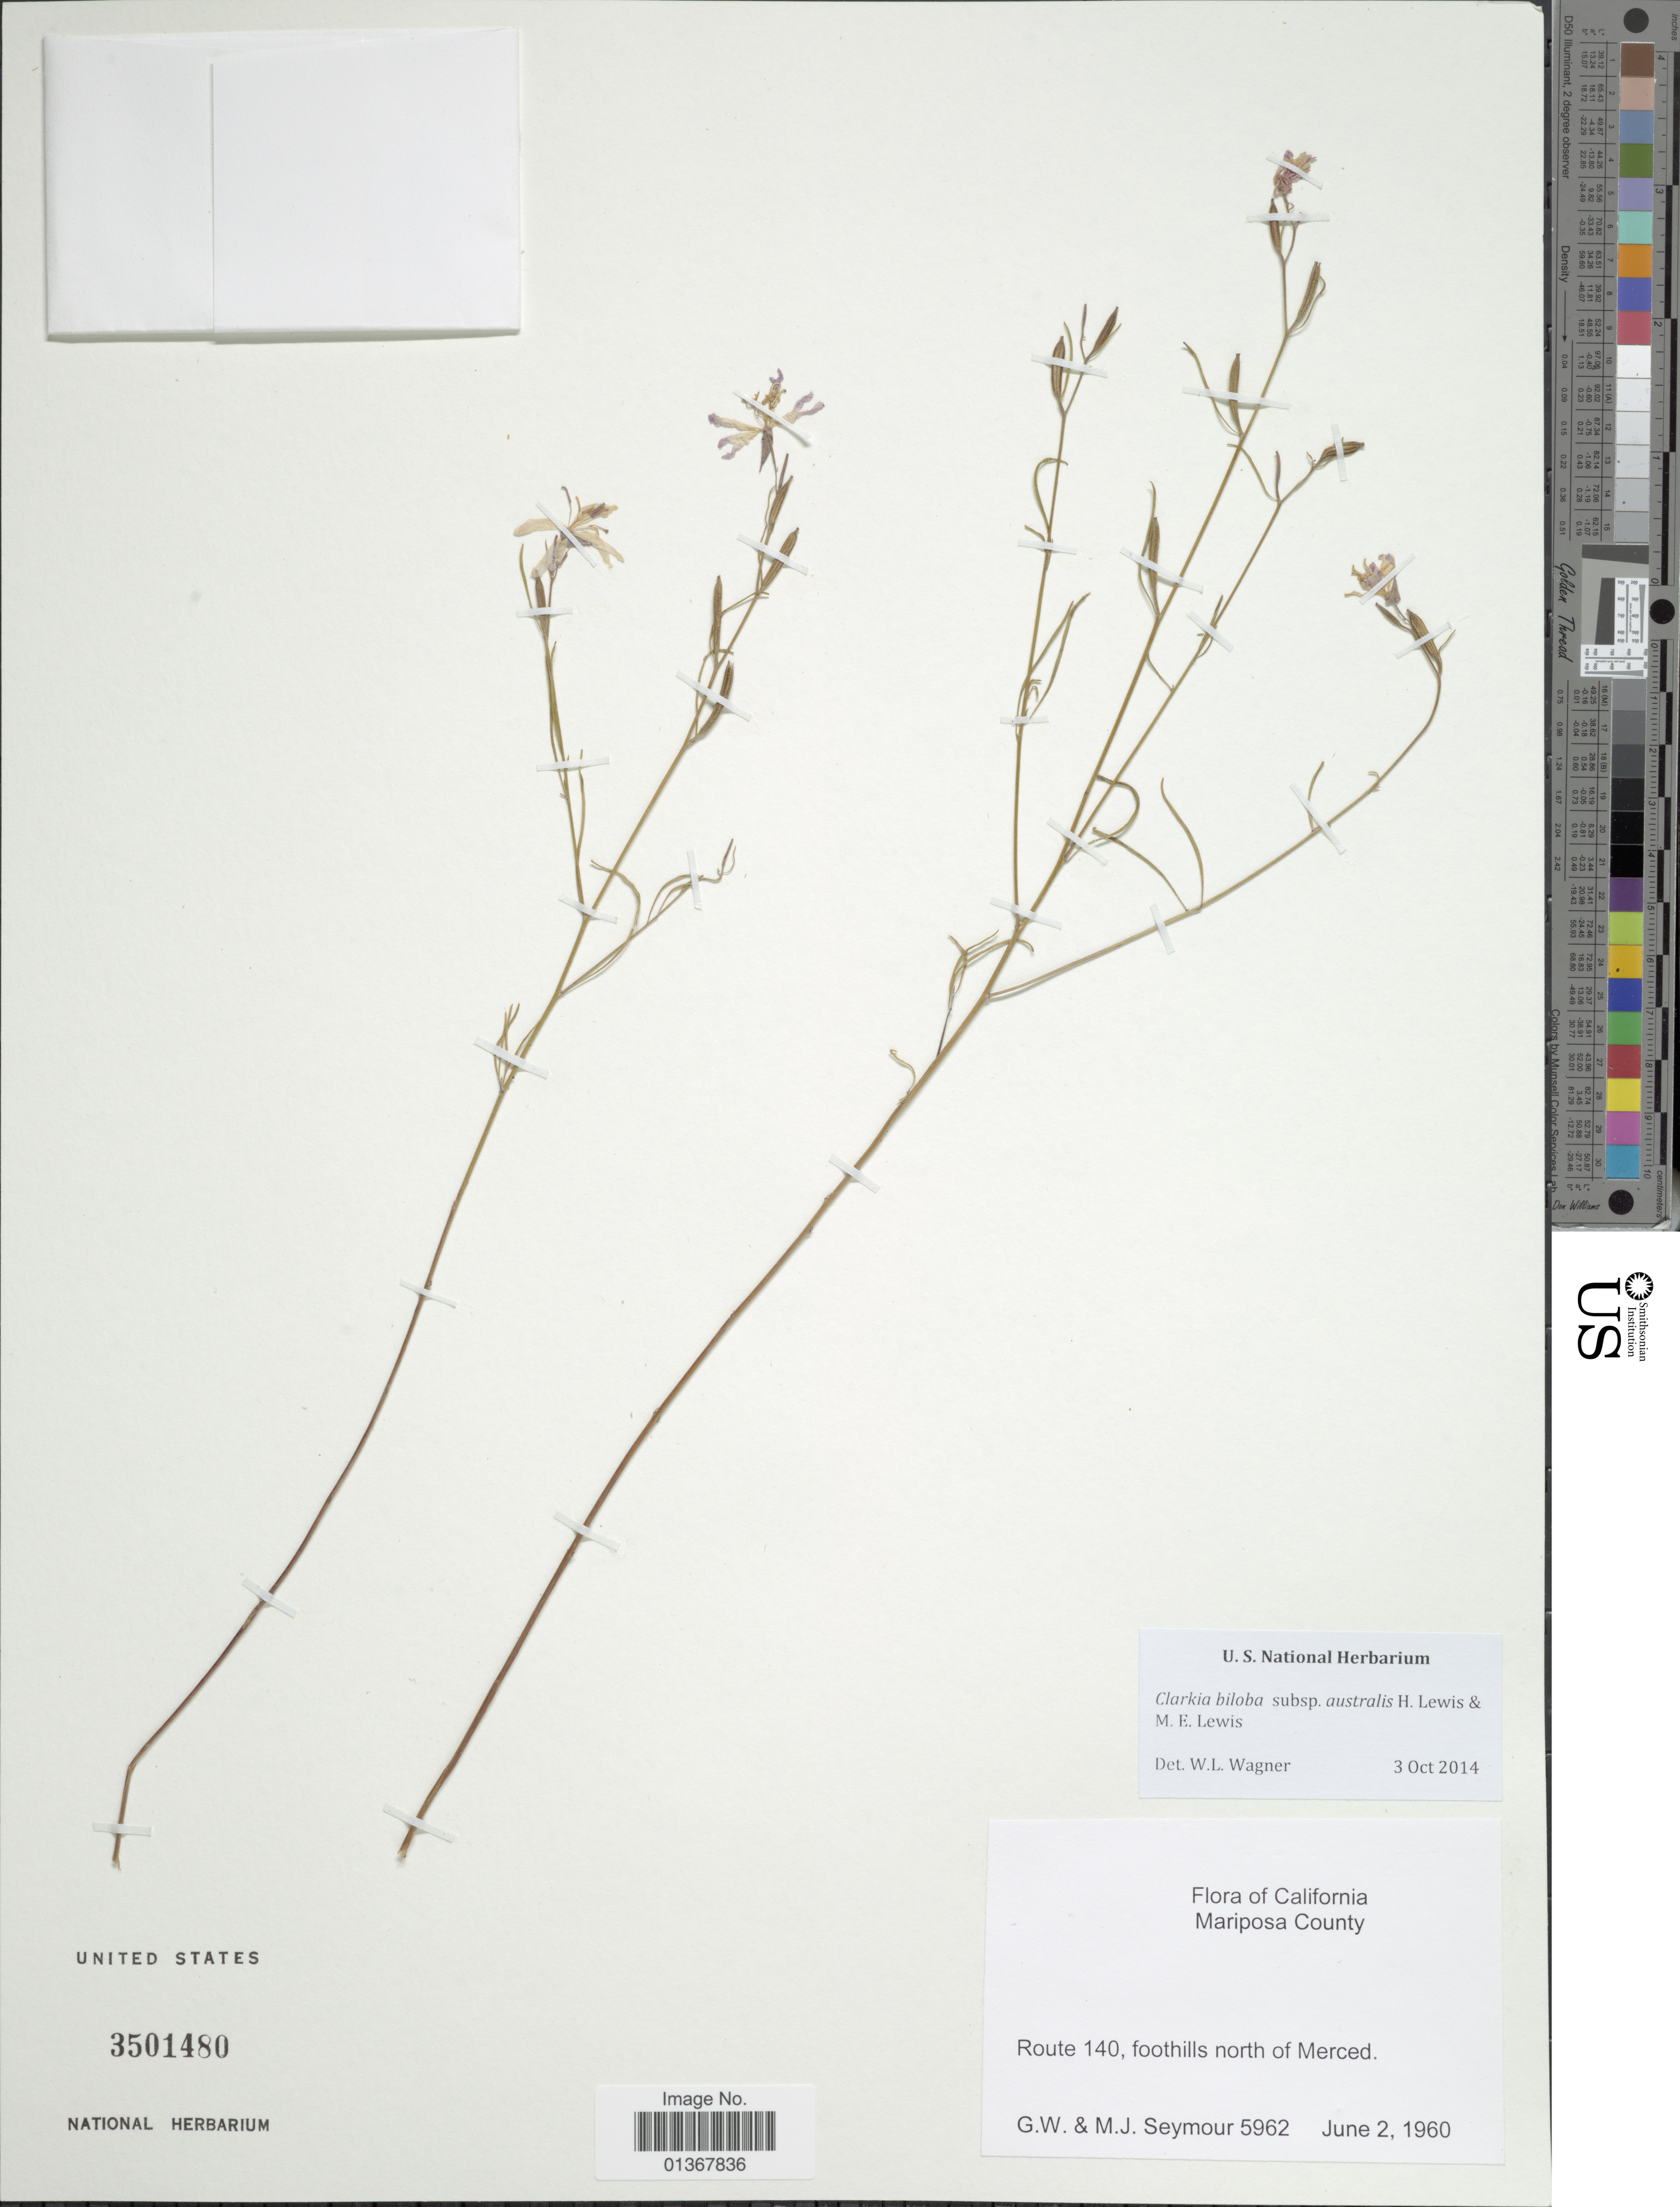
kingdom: Plantae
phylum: Tracheophyta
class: Magnoliopsida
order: Myrtales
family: Onagraceae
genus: Clarkia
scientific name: Clarkia biloba subsp. australis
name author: F. H. Lewis & M.R. Lewis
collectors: G. Seymour & M. Seymour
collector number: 5962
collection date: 1960-06-02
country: United States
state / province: California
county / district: Mariposa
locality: Mariposa County. Route 140, foothills north of Merced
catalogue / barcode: US 3501480